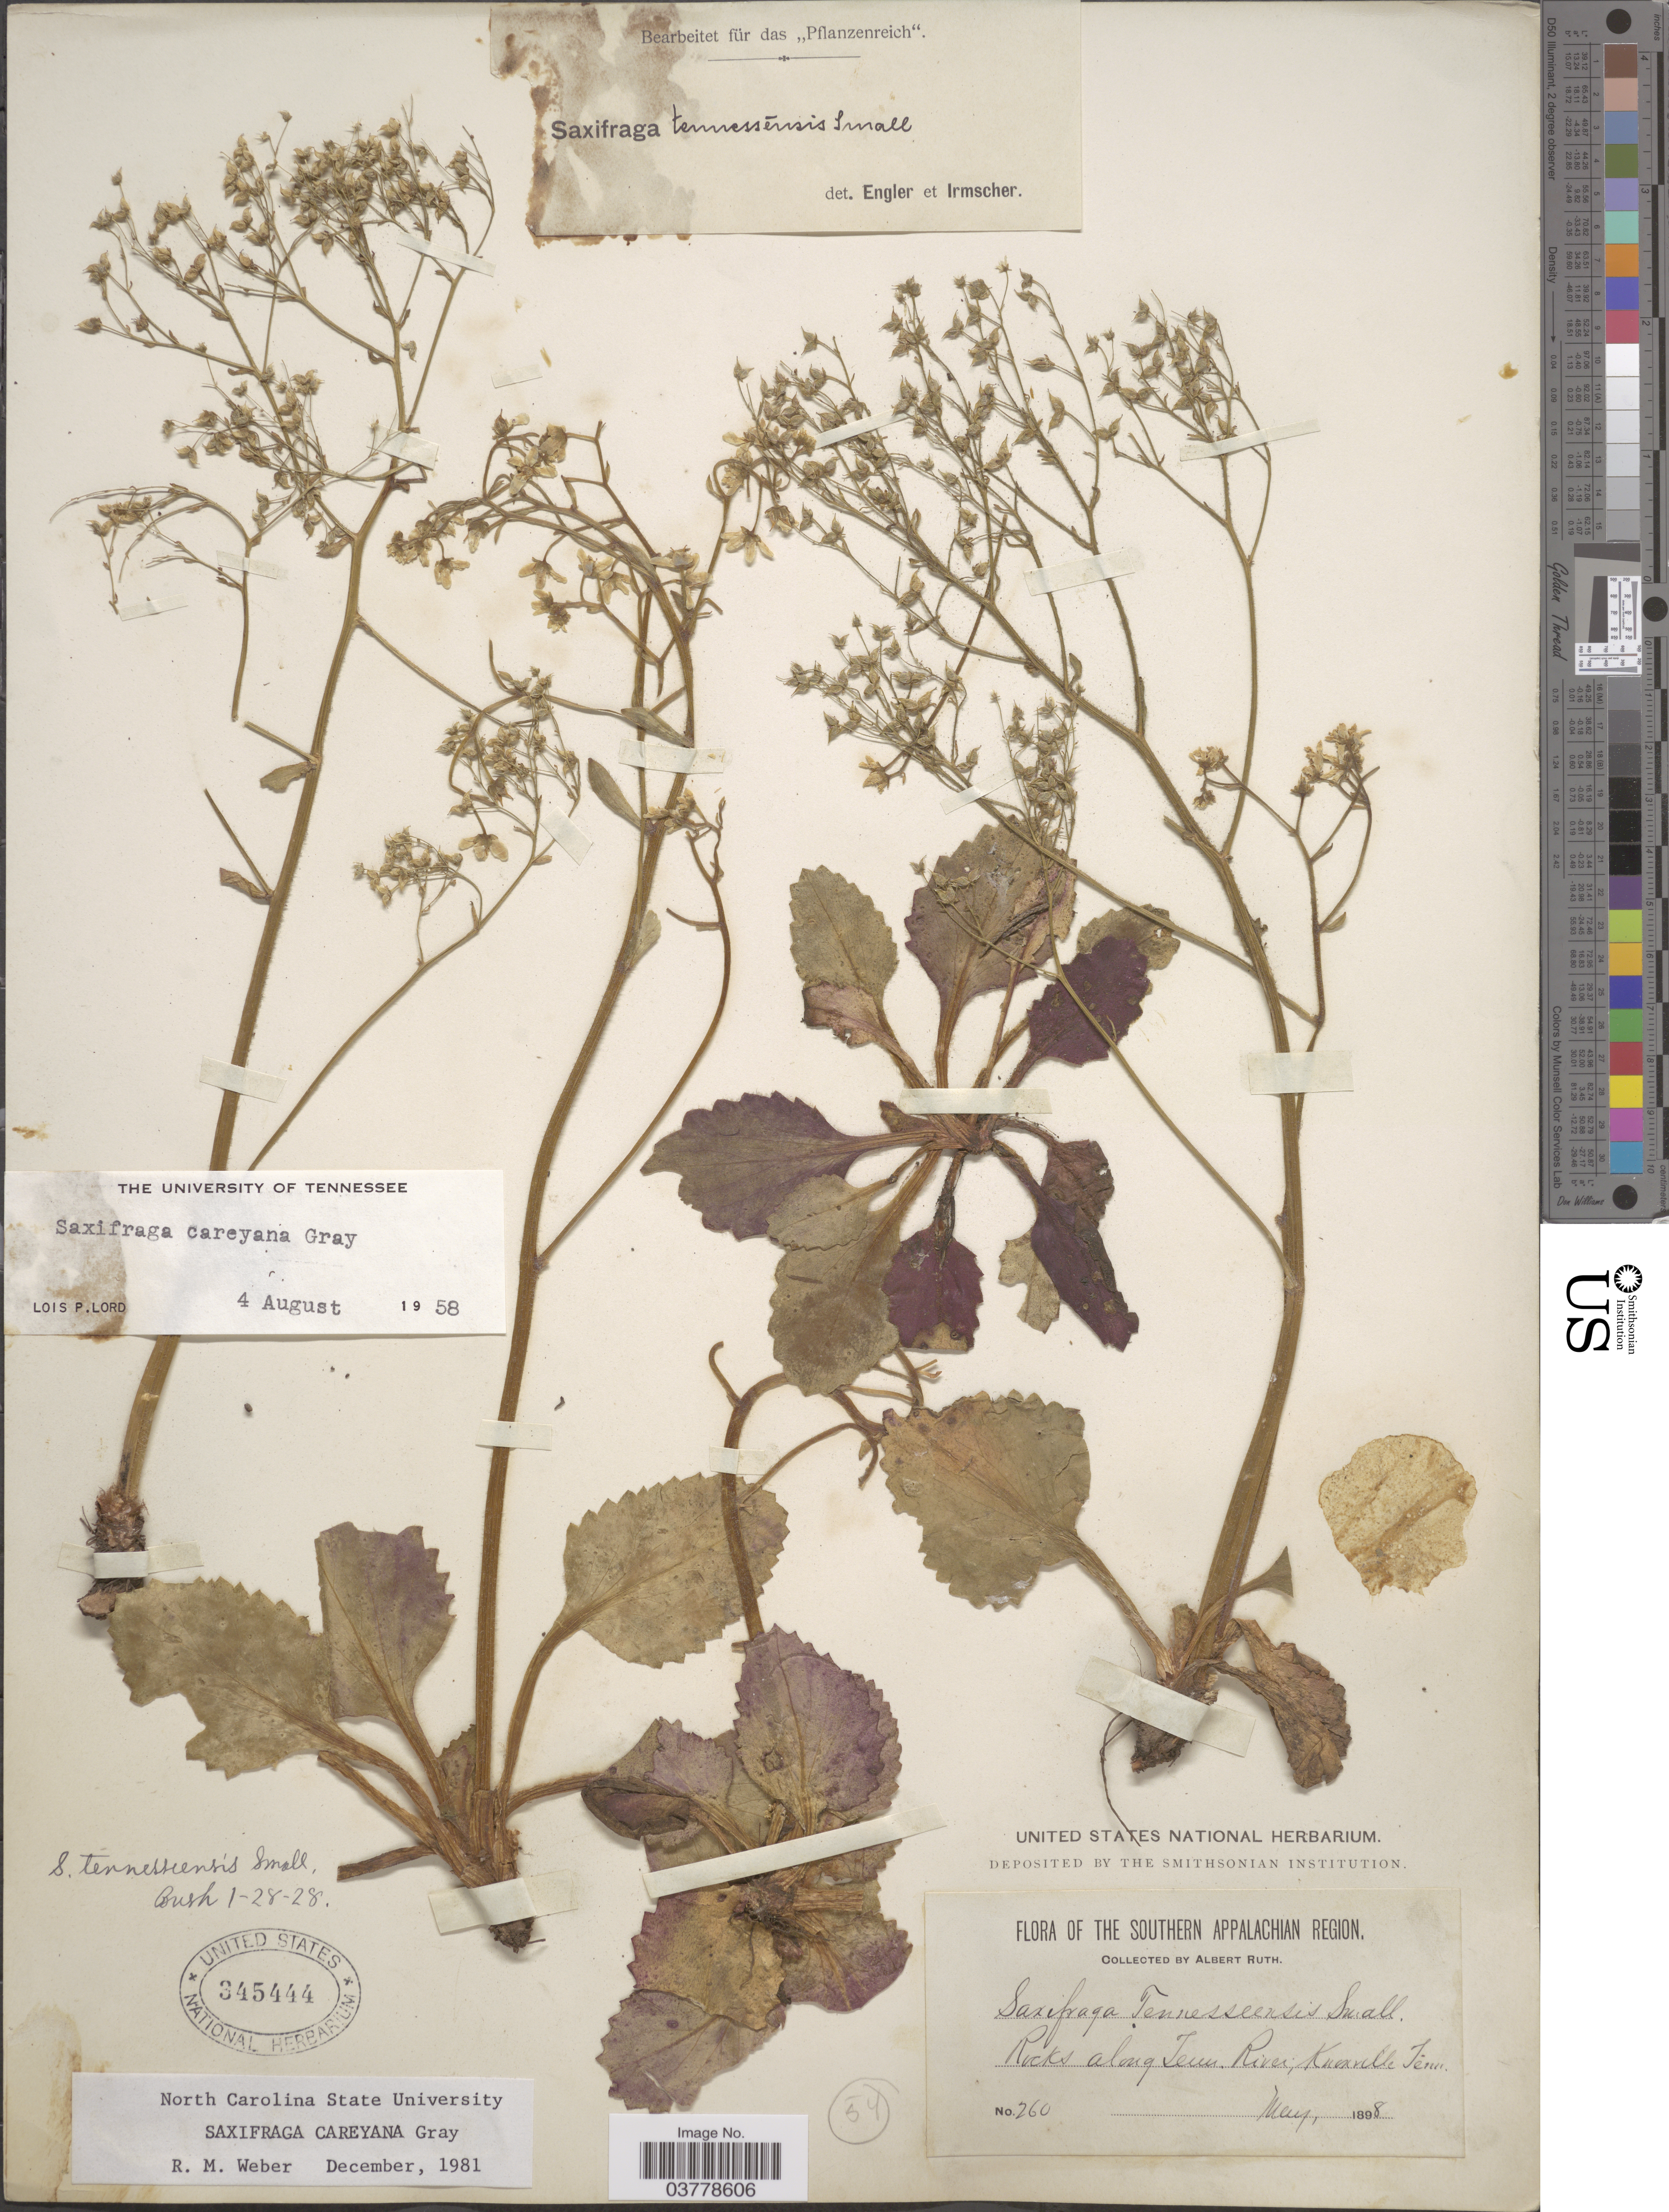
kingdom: Plantae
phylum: Tracheophyta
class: Magnoliopsida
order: Saxifragales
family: Saxifragaceae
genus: Saxifraga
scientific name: Saxifraga careyana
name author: A. Gray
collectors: A. Ruth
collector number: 260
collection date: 1898-05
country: United States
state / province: Tennessee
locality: The Southern Appalachian Region. Rocks along Tenn. River; Knoxville.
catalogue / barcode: US 345444